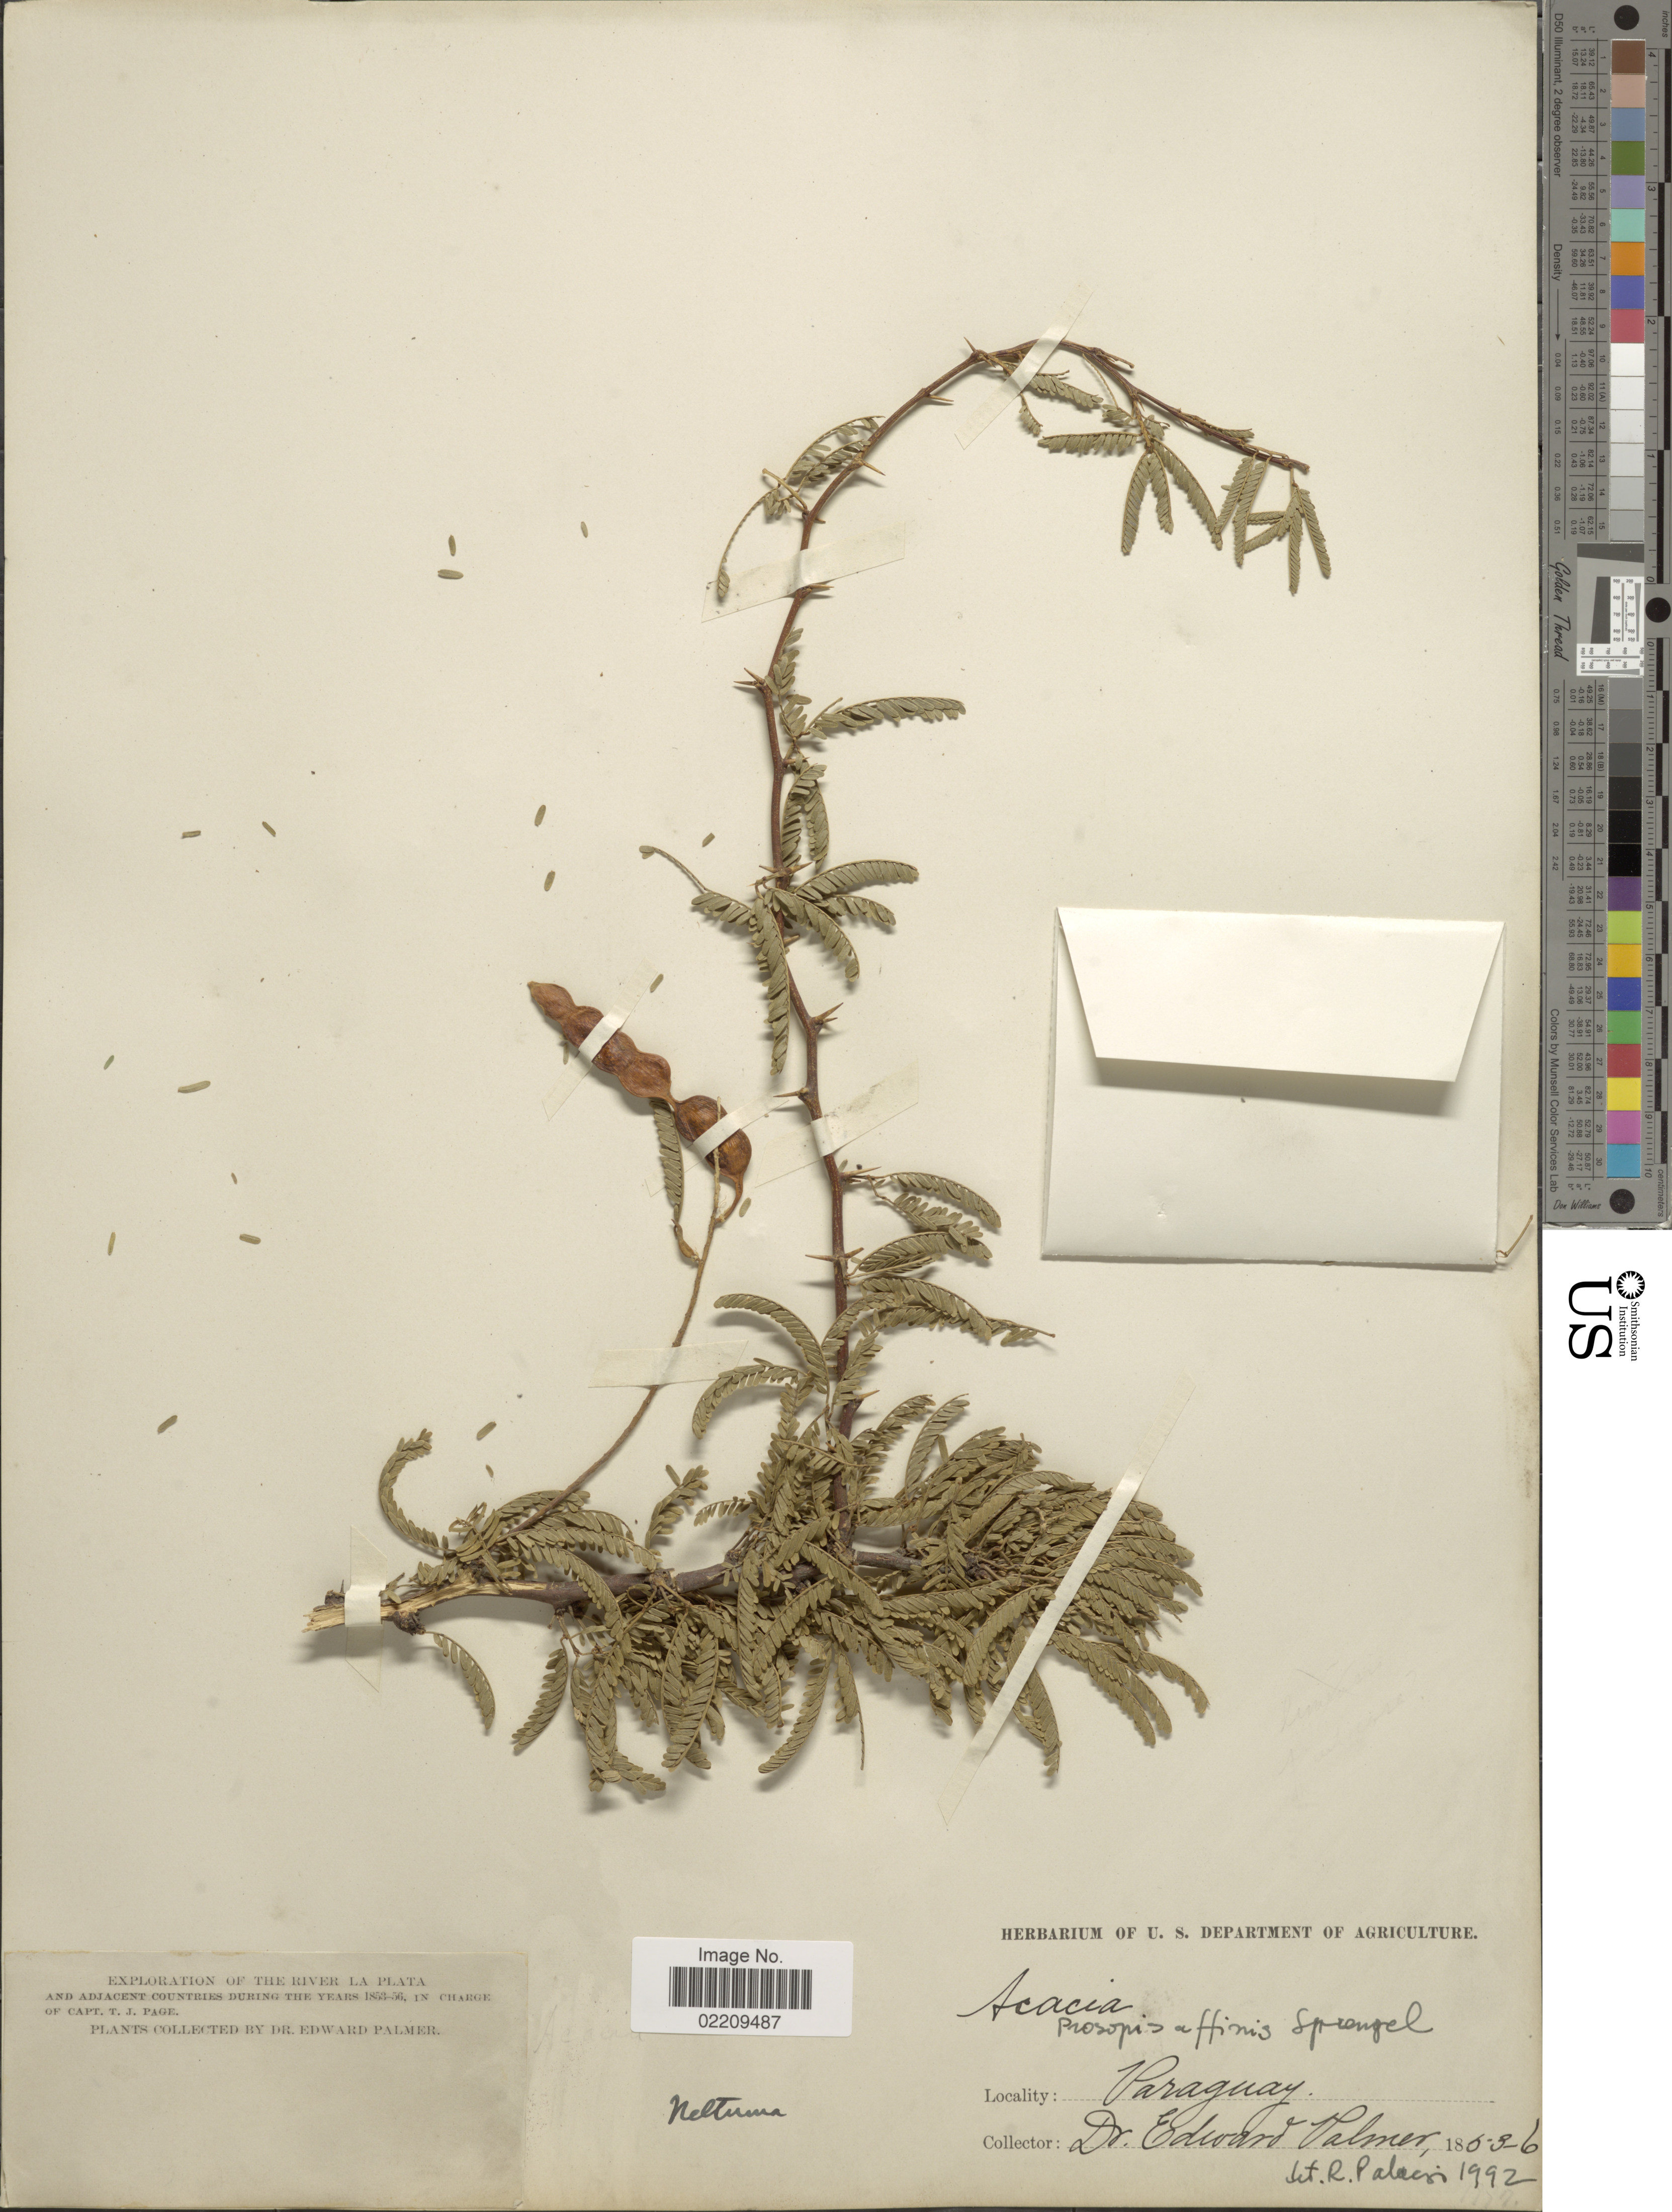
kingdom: Plantae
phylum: Tracheophyta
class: Magnoliopsida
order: Fabales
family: Fabaceae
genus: Neltuma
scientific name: Neltuma affinis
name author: (Spreng.) C. E. Hughes & G.P. Lewis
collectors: E. Palmer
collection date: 1853/1856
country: Paraguay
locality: The river La Plata